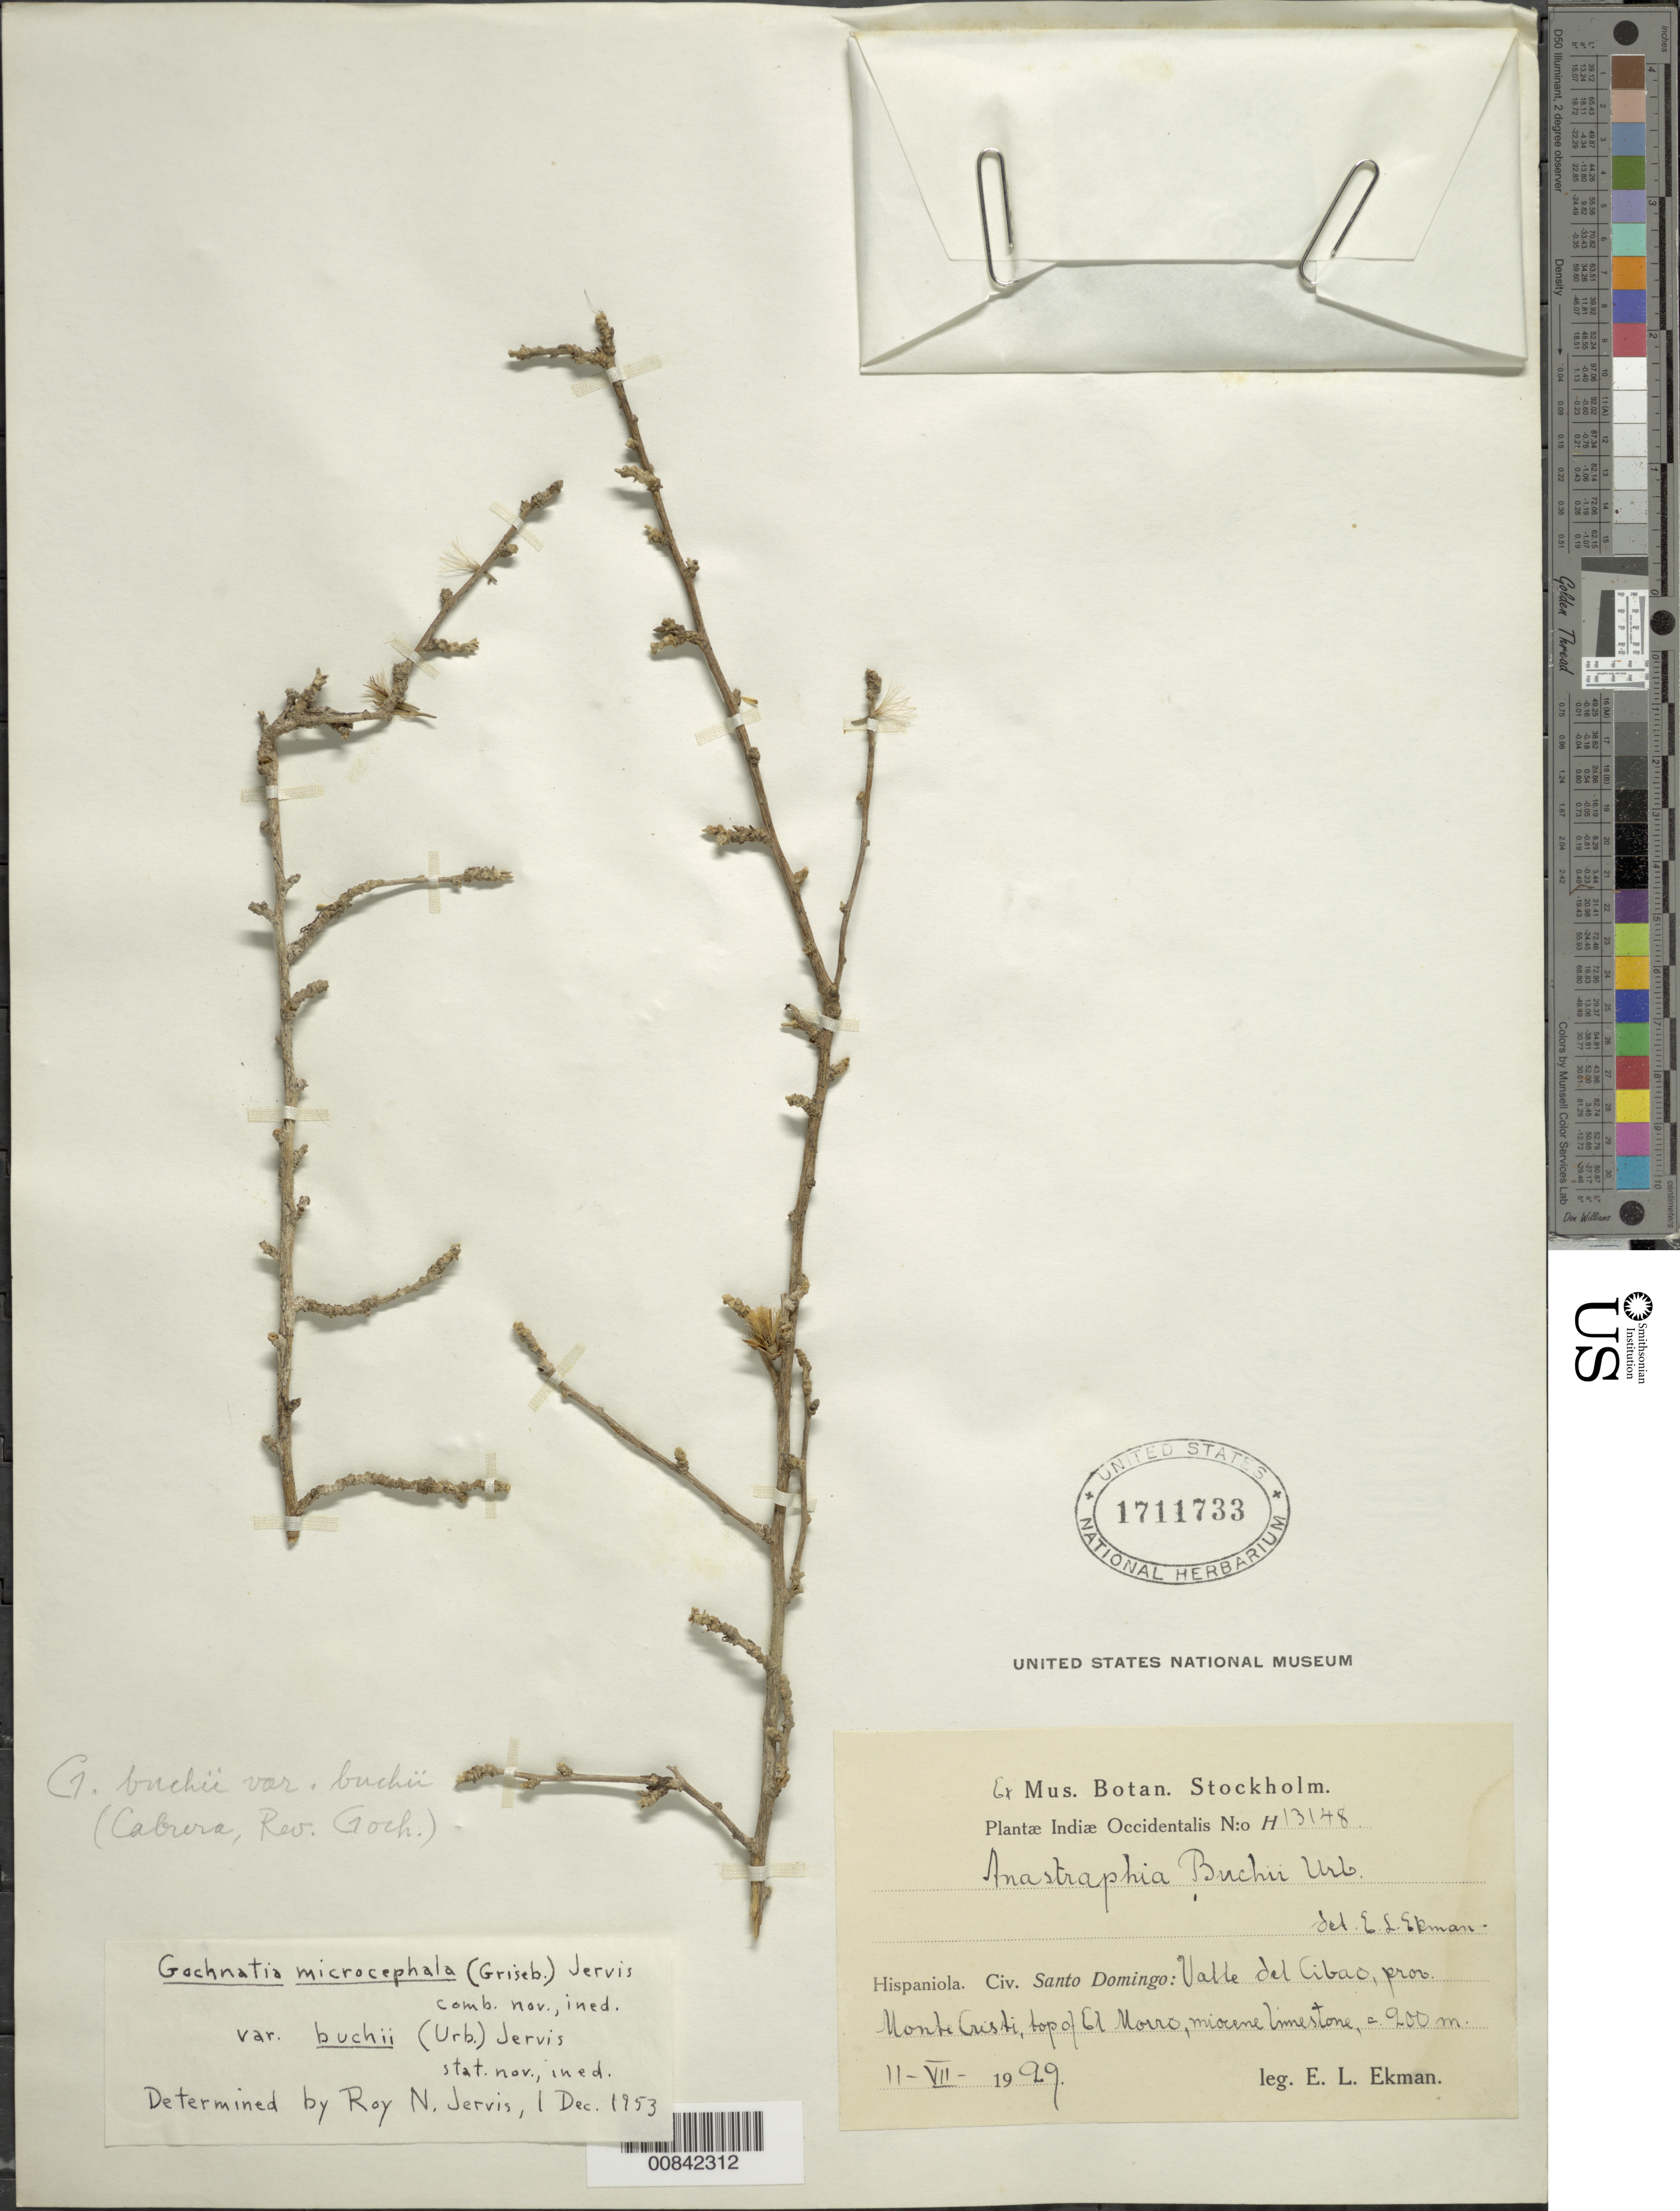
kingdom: Plantae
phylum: Tracheophyta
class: Magnoliopsida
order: Asterales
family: Asteraceae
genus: Anastraphia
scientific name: Anastraphia buchii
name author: Urb.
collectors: E. L. Ekman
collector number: H 13148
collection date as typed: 11 Jul 1929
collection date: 1929-07-11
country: Dominican Republic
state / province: Monte Cristi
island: Hispaniola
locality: Valle del Cibao, top of El Morro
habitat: Miocene limestone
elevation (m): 200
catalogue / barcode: US 1711733